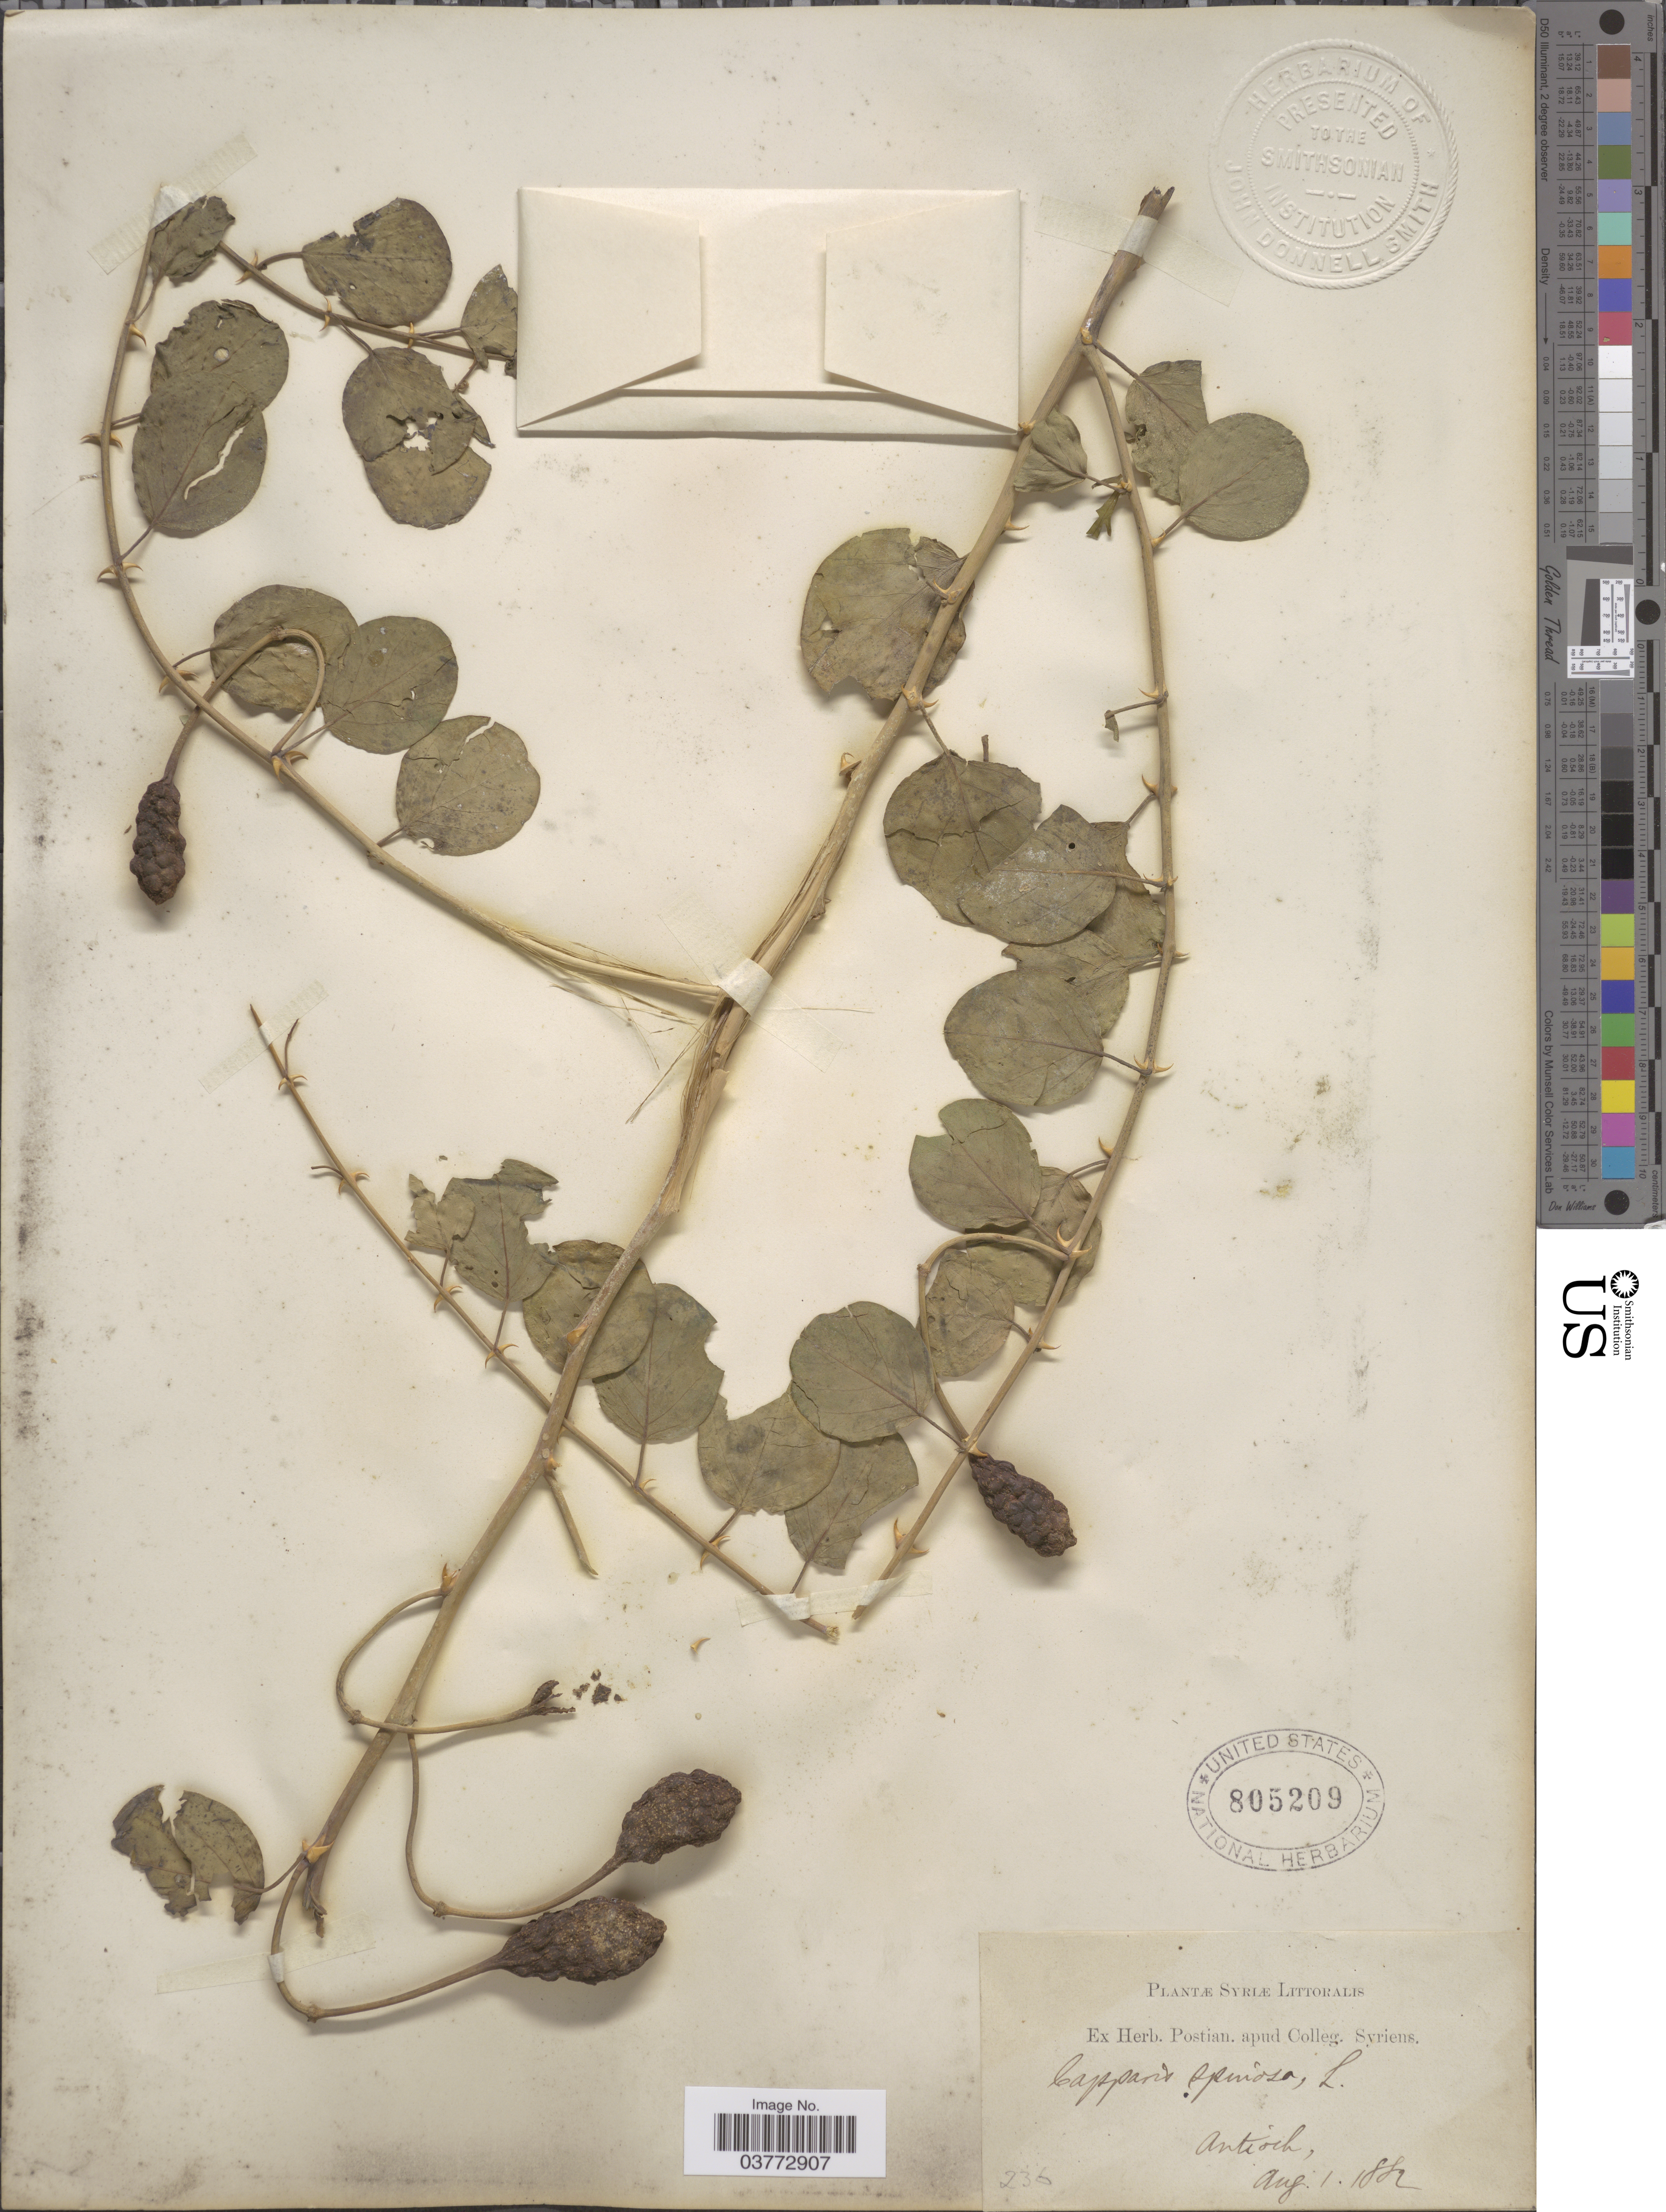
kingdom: Plantae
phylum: Tracheophyta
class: Magnoliopsida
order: Brassicales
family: Capparaceae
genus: Capparis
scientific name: Capparis sicula subsp. sicula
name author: Veill. ex Duhamel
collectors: ex herb. Postian. apud Colleg. Syriens. Protest. USE "Fannie P. A. Shepard" (10308853) AS PRIMARY COLLECTOR INSTEAD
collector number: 236*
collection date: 1882-08-01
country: Syria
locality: Syriæ Littoralis. Antioch.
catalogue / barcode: US 805209